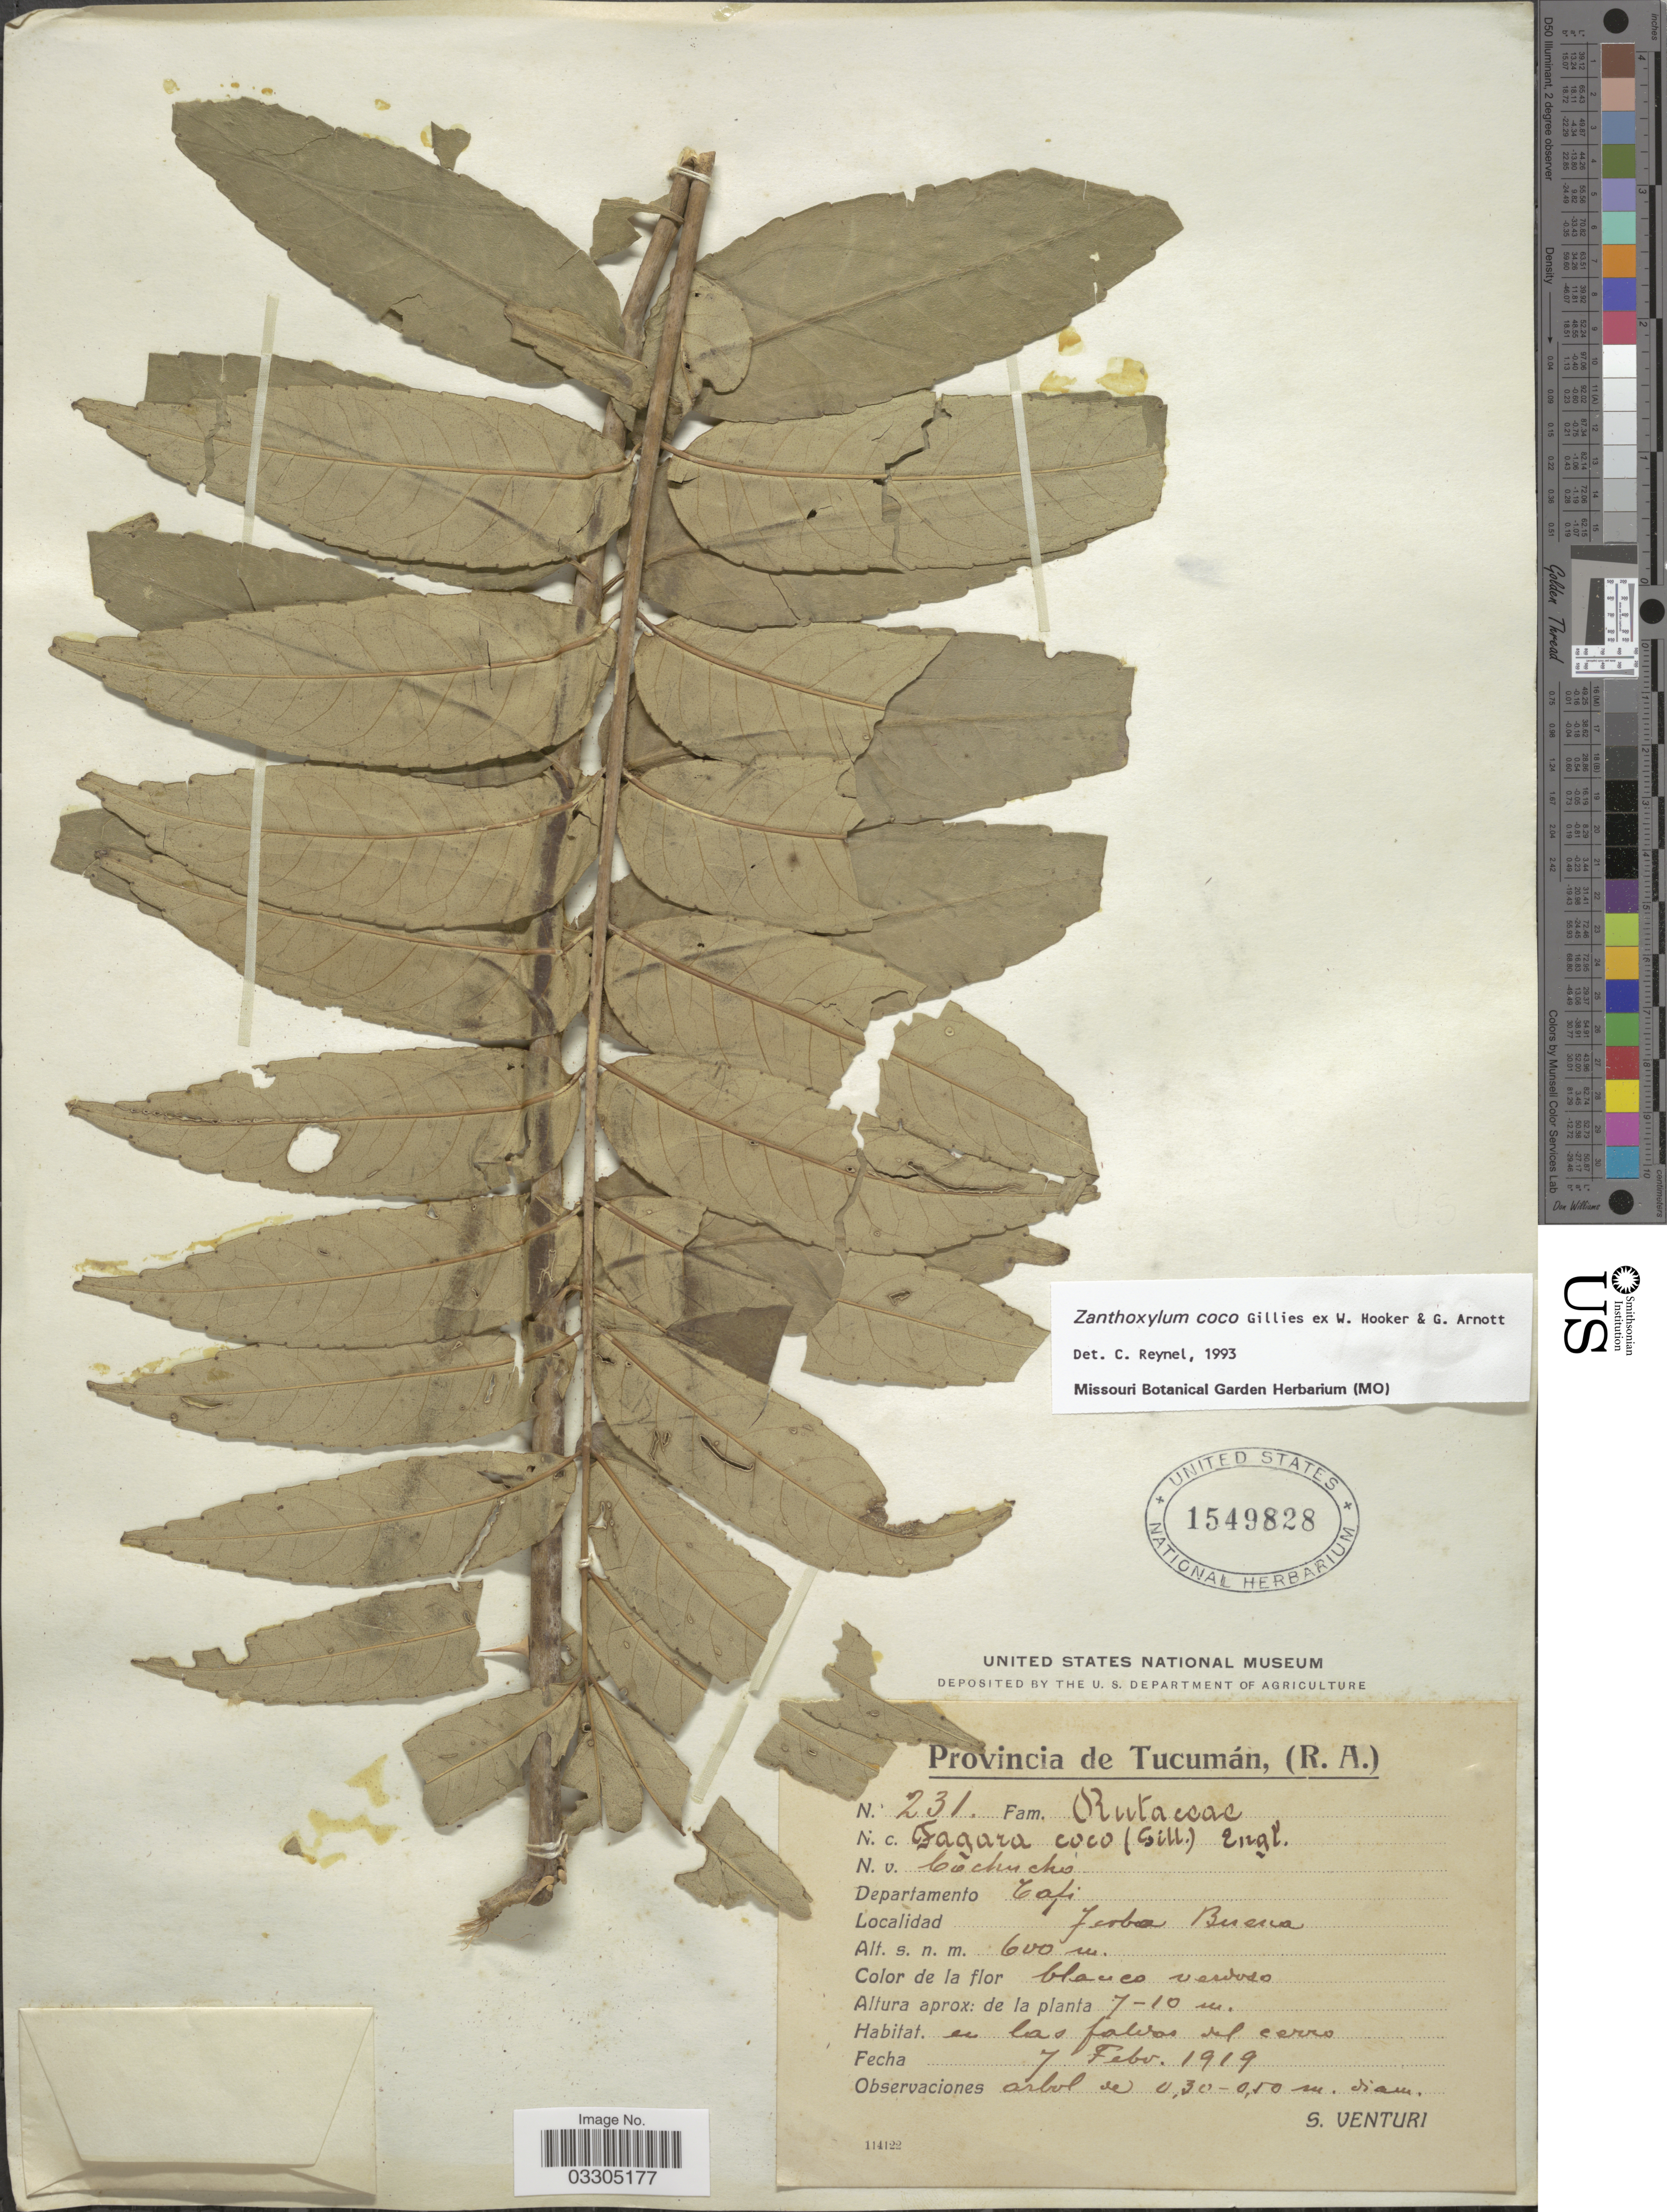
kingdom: Plantae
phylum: Tracheophyta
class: Magnoliopsida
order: Sapindales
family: Rutaceae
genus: Zanthoxylum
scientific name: Zanthoxylum coco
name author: Hook. & Arn.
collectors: S. Venturi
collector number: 231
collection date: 1919-02-07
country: Argentina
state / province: Tucuman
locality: Departamento Tafi, Jerba Buena.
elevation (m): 600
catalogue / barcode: US 1549828